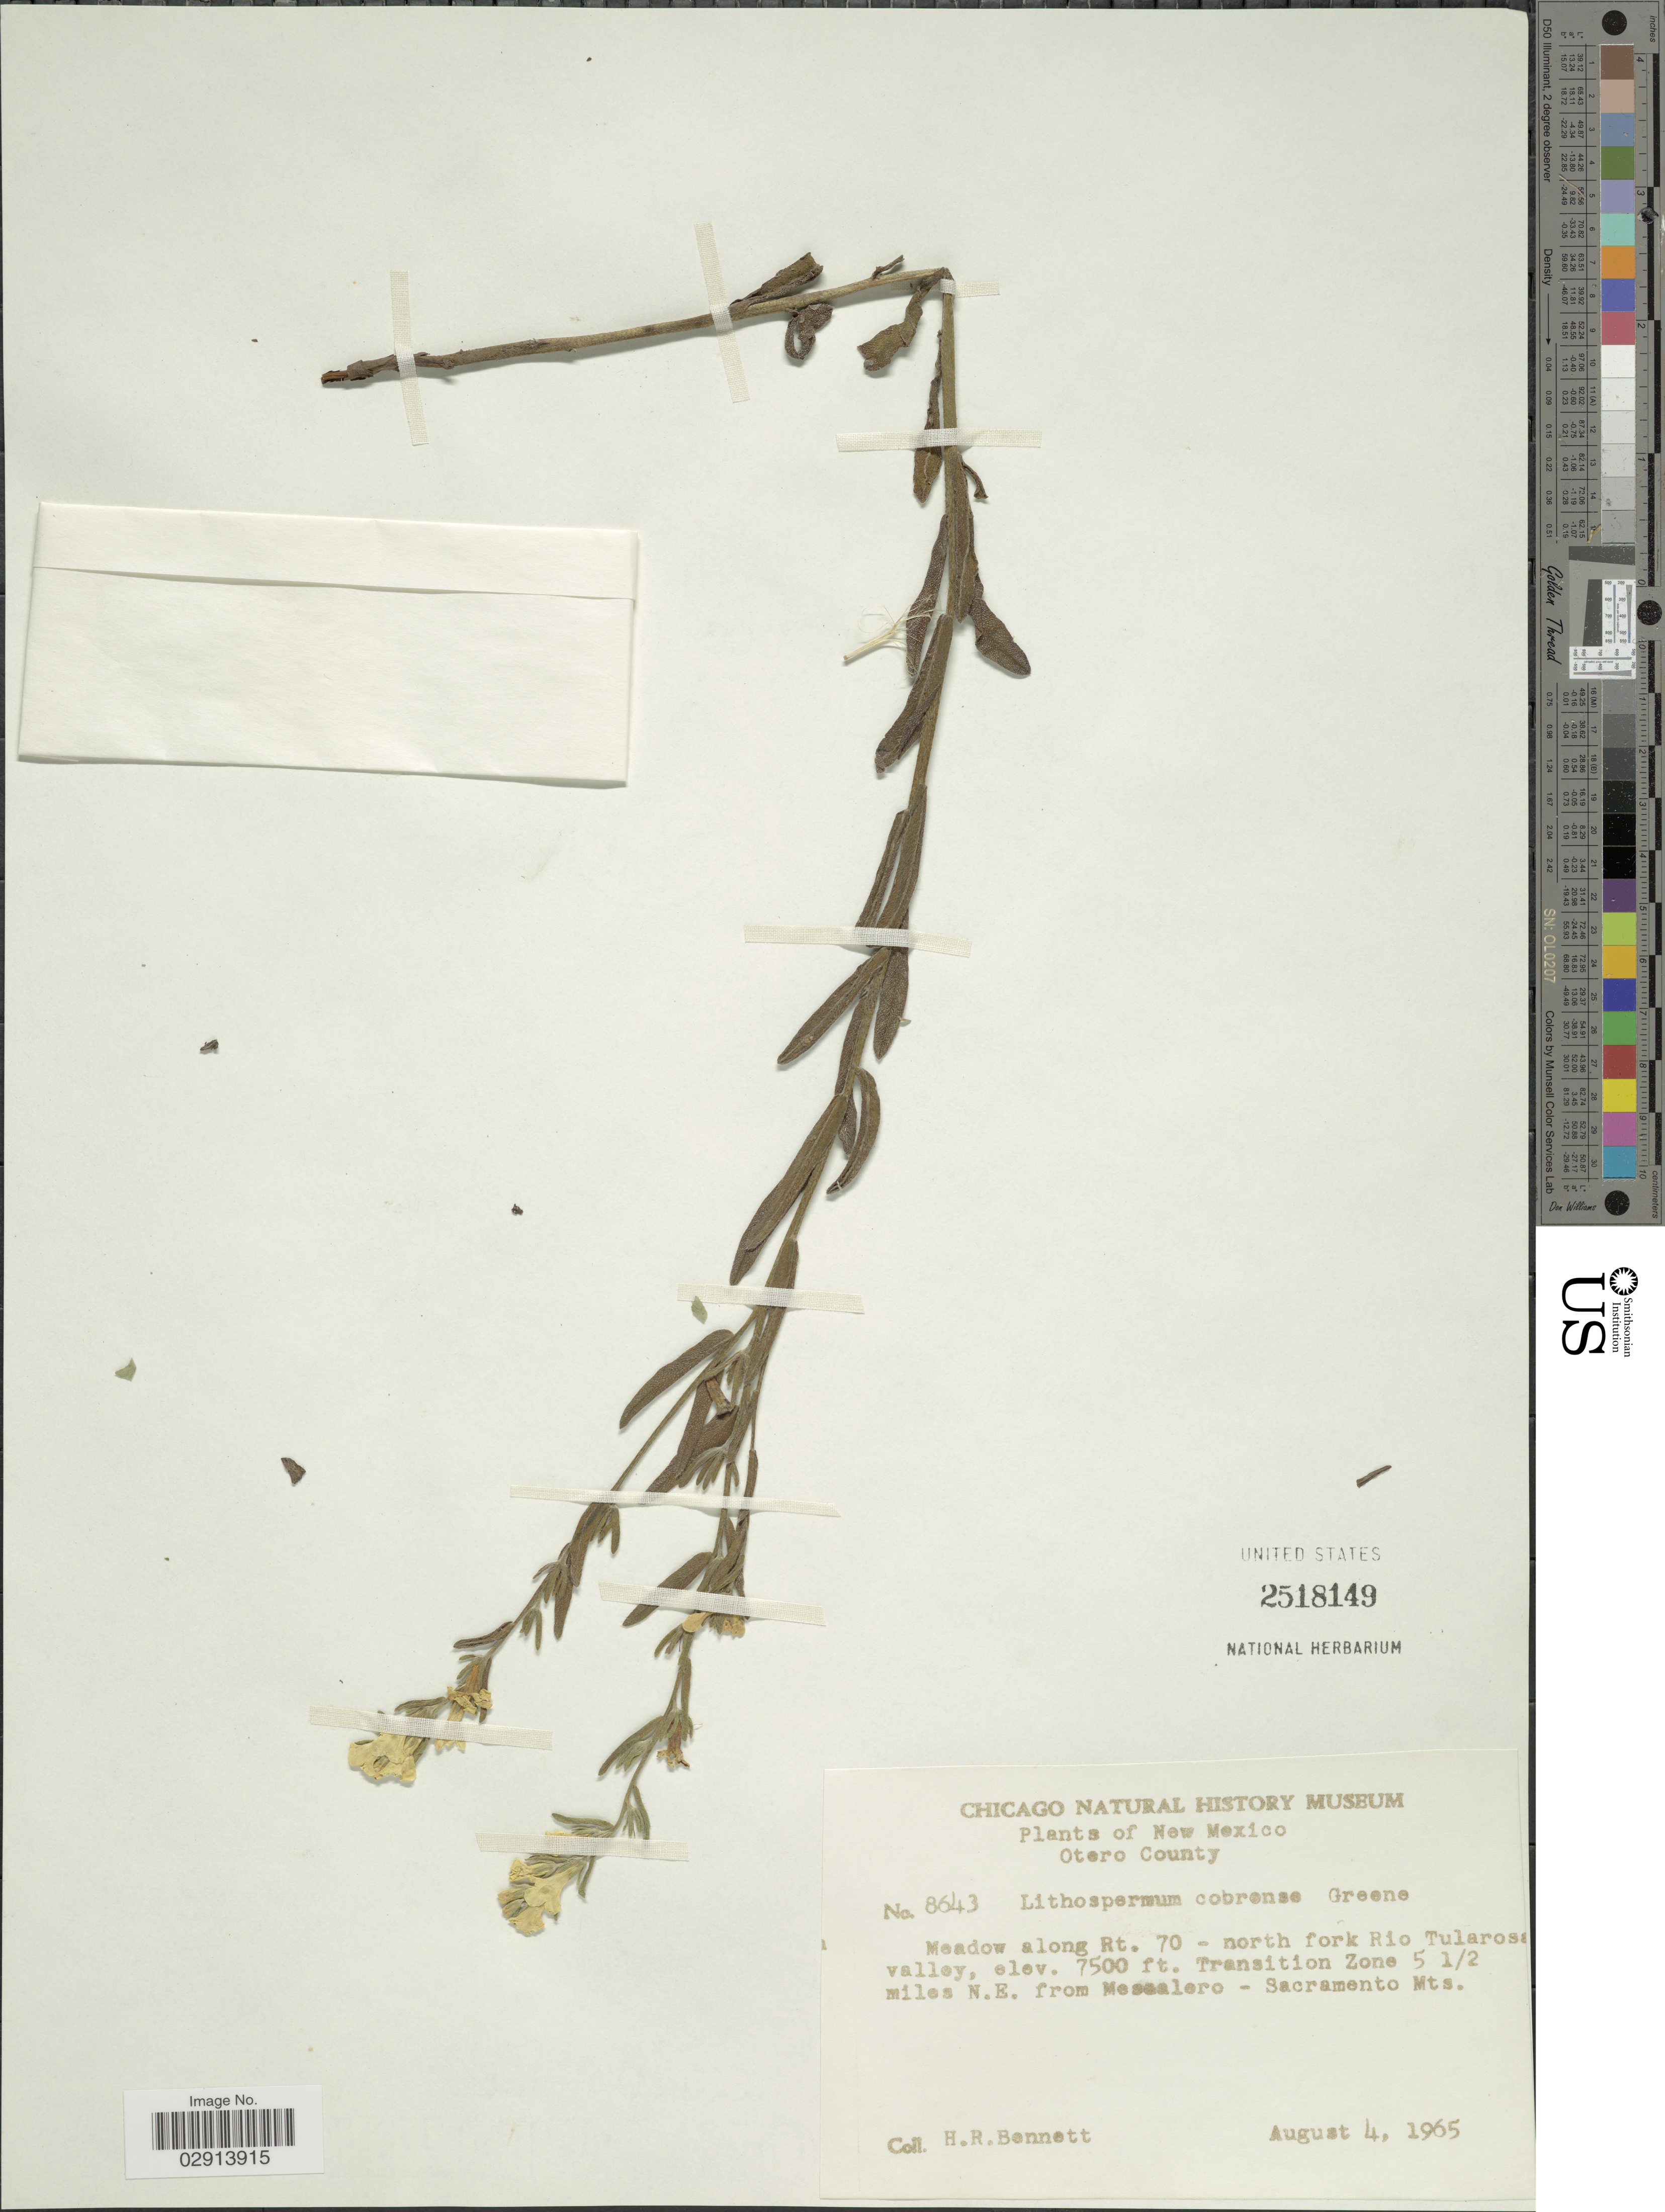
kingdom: Plantae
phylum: Tracheophyta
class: Magnoliopsida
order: Boraginales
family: Boraginaceae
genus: Lithospermum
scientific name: Lithospermum cobrense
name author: Greene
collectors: H. R. Bennett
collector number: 8643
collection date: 1965-08-04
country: United States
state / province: New Mexico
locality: Otero County. Meadow along Rt. 70- north fork Rio Tularosa valley. Transition Zone 5 1/2 miles N.E. from Messalero - Sacramento Mts.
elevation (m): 2286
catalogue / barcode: US 2518149